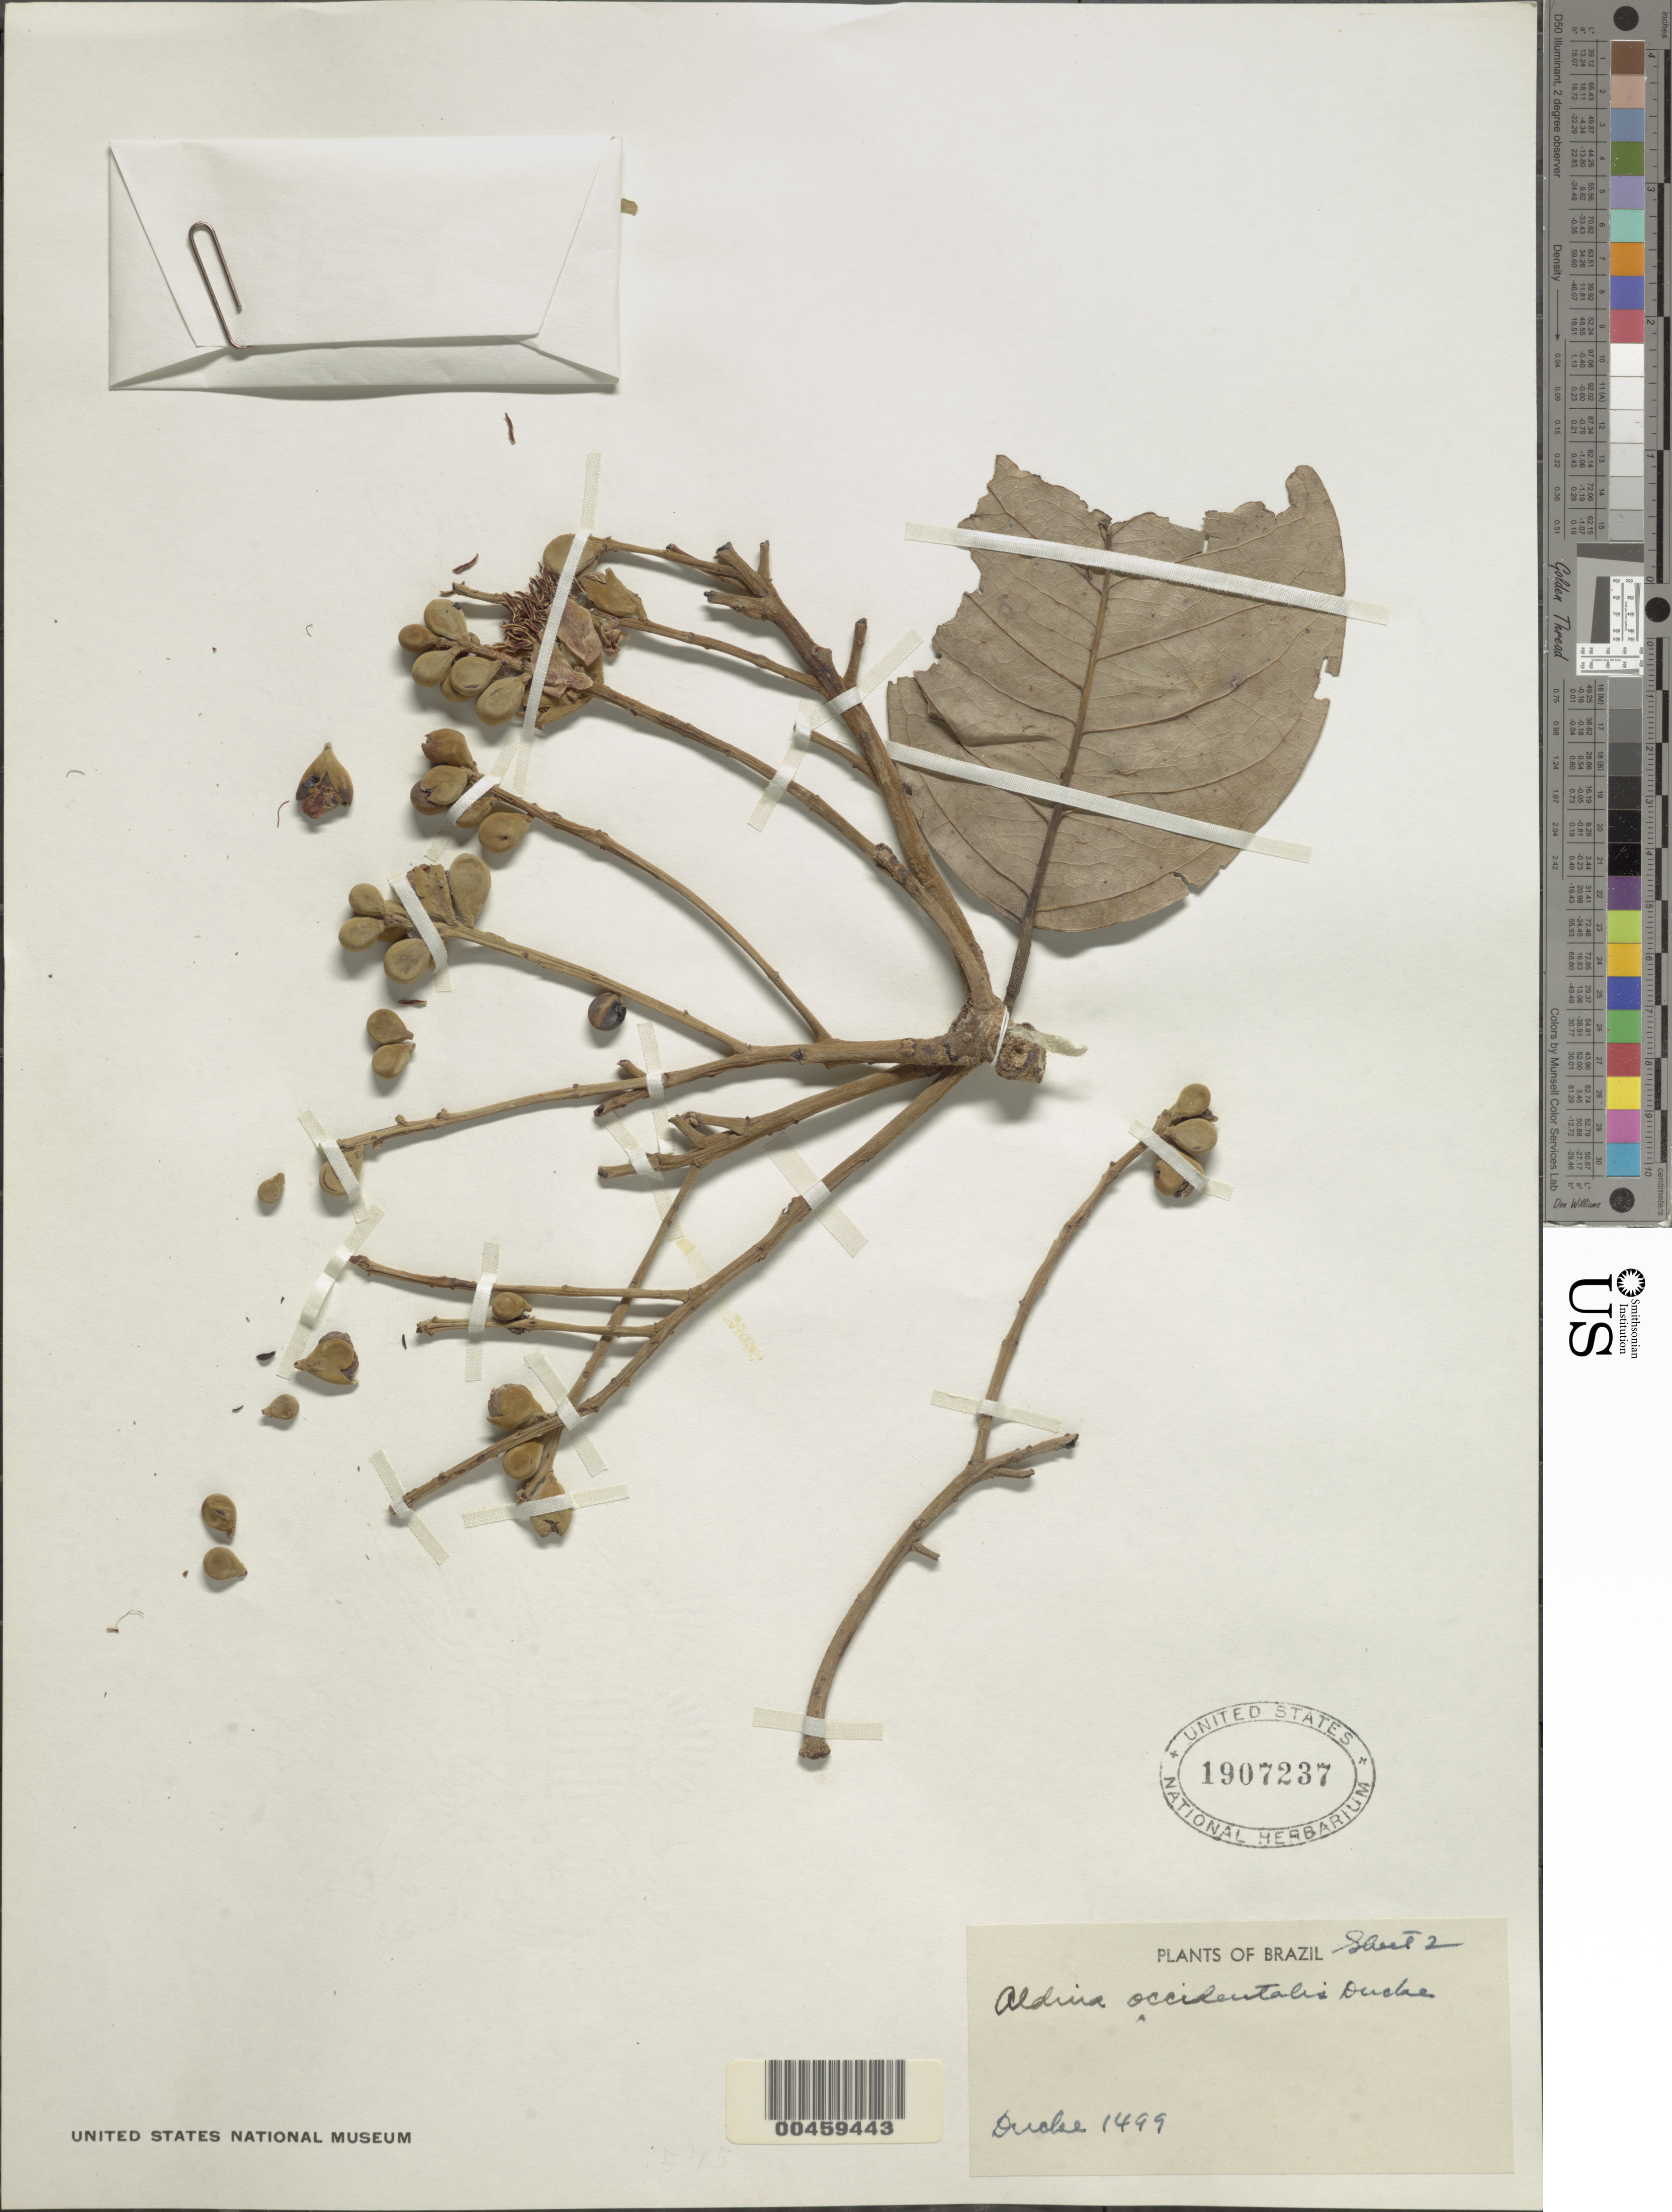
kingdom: Plantae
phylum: Tracheophyta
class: Magnoliopsida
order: Fabales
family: Fabaceae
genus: Aldina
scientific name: Aldina occidentalis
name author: Ducke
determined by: Cowan, R. S.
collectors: A. Ducke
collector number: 1499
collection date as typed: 12 Apr 1944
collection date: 1944-04-12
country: Venezuela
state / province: Amazonas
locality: Sao paulo de olivenca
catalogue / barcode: US 1907237